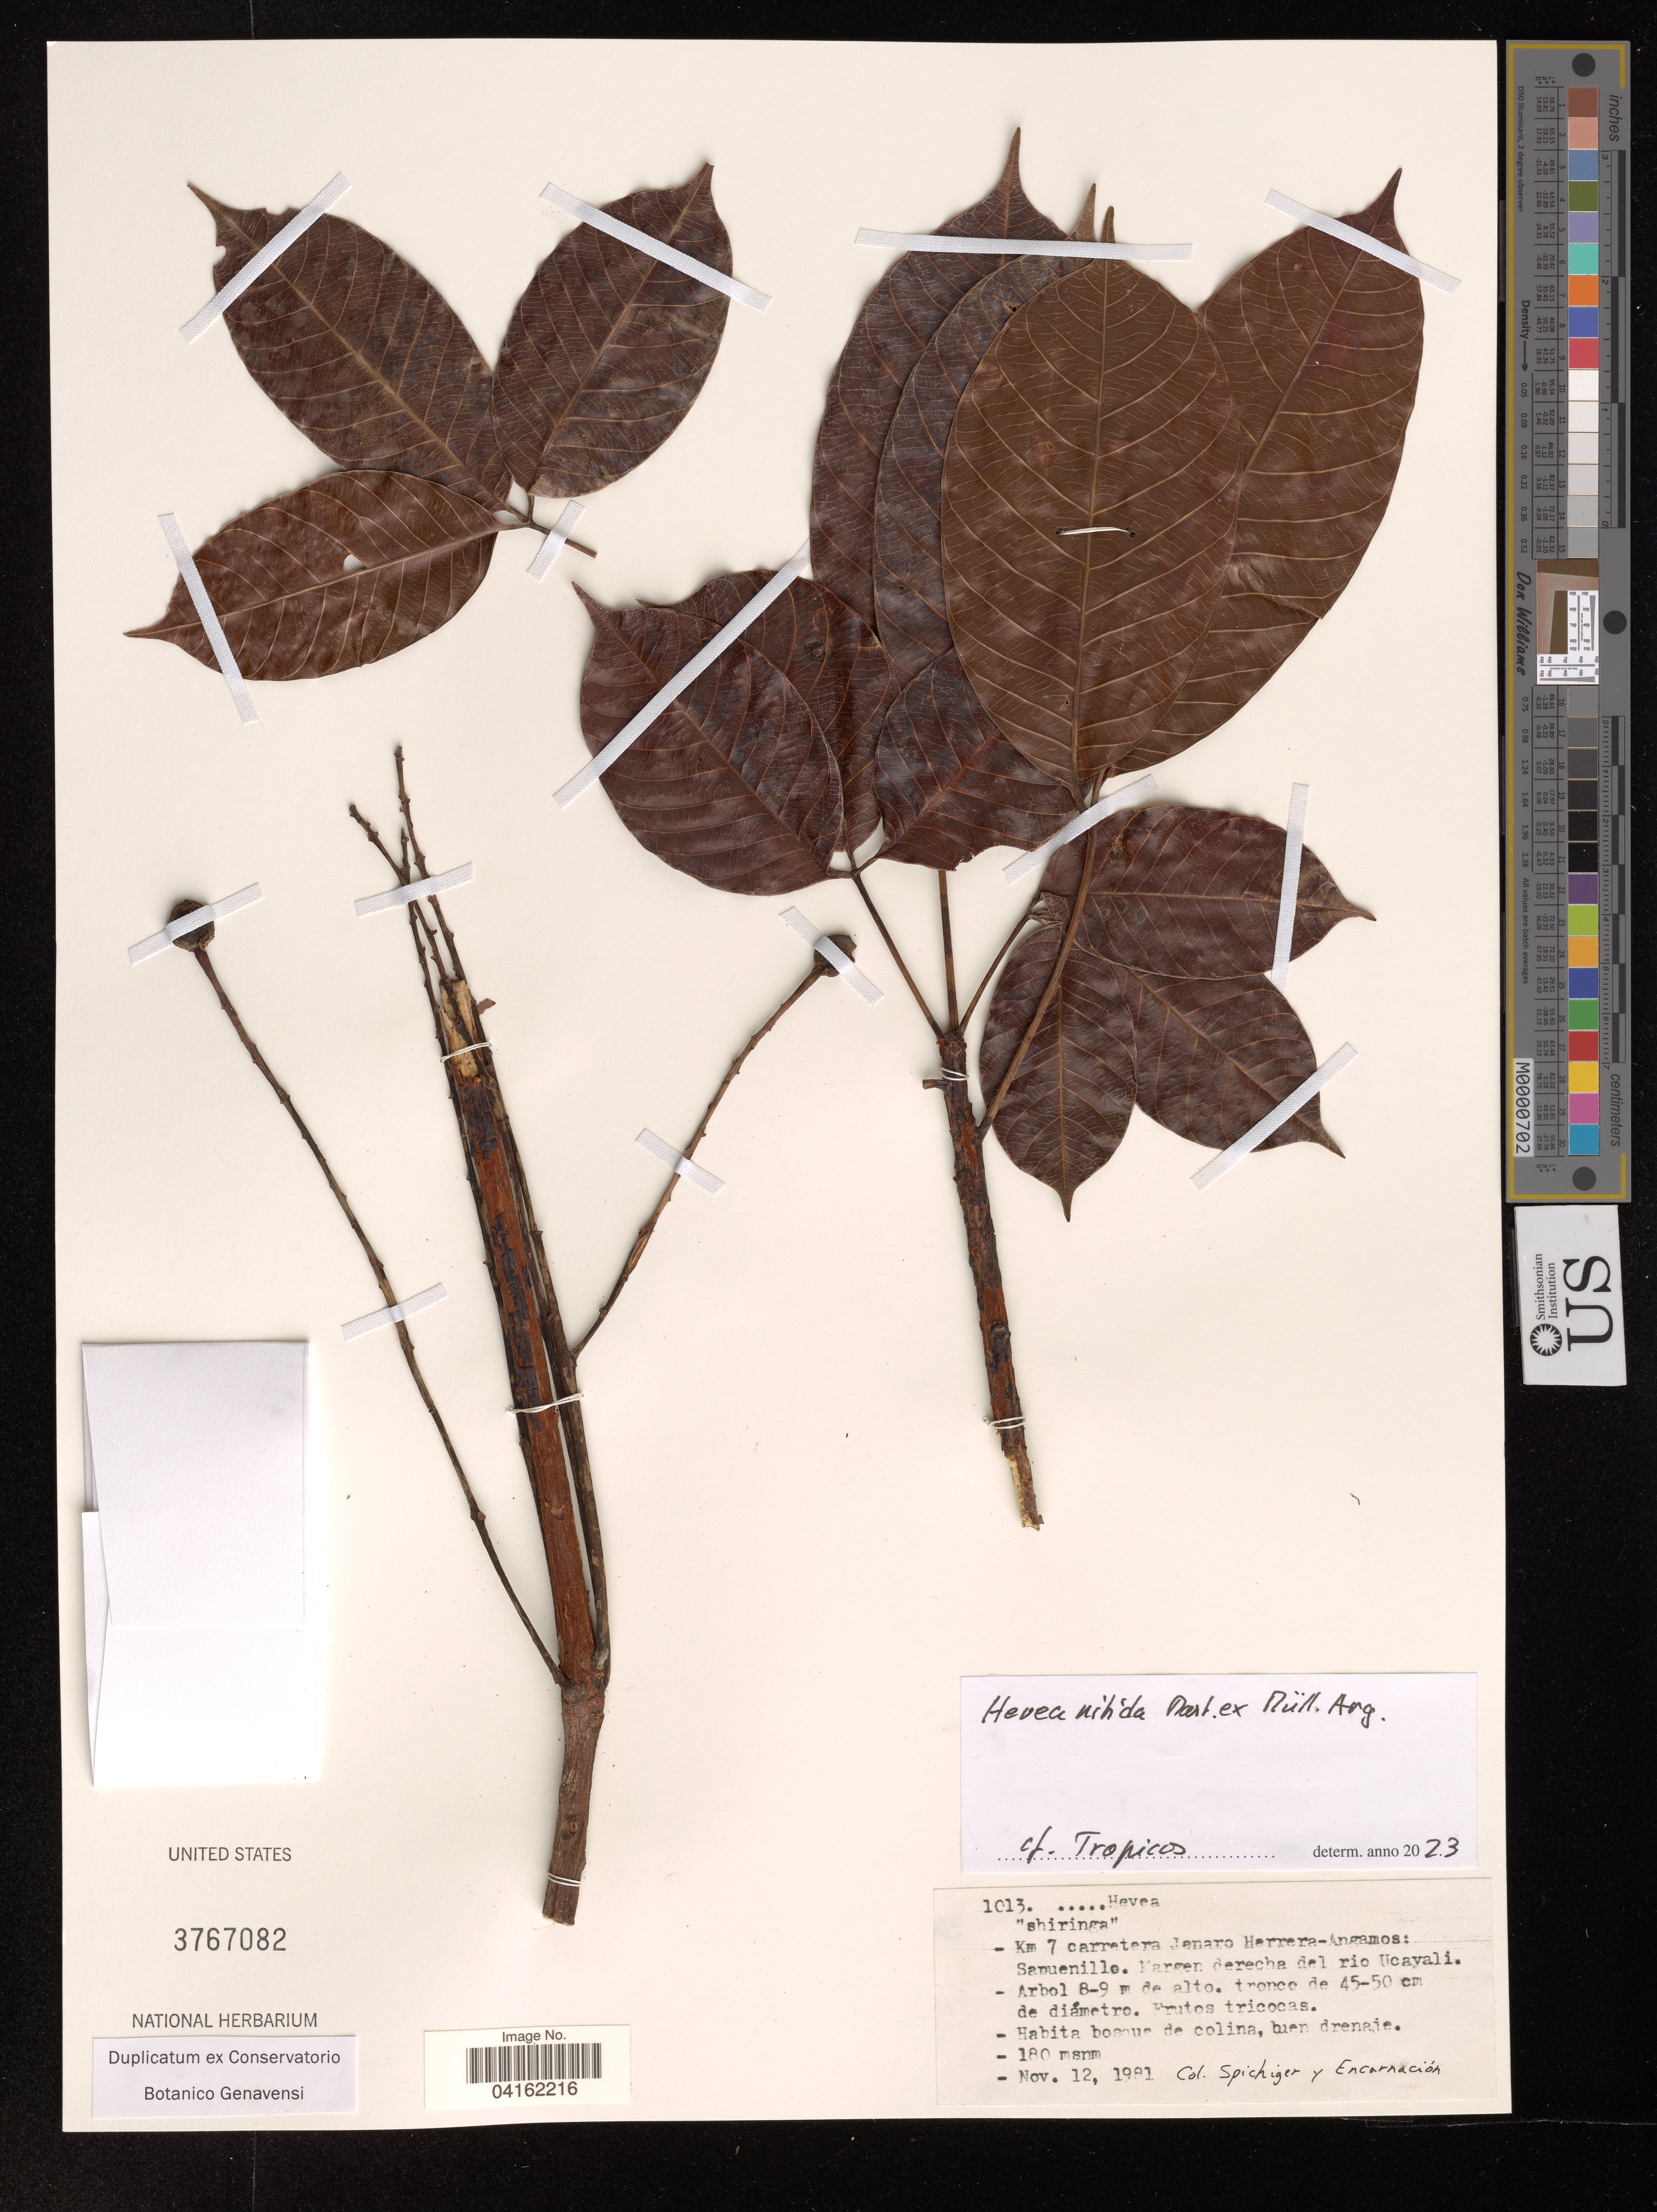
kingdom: Plantae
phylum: Tracheophyta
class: Magnoliopsida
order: Malpighiales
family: Euphorbiaceae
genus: Hevea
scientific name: Hevea nitida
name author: C. Mart. ex Müll. Arg.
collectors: Spichiger & -. Encaracion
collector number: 1013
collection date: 1981-11-12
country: Peru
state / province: Ucayali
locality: Km 7 carretera Jemaro Herrera-Angamos: Samuenillo.* Margen derecha del rio Ucayali.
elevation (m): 180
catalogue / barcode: US 3767082